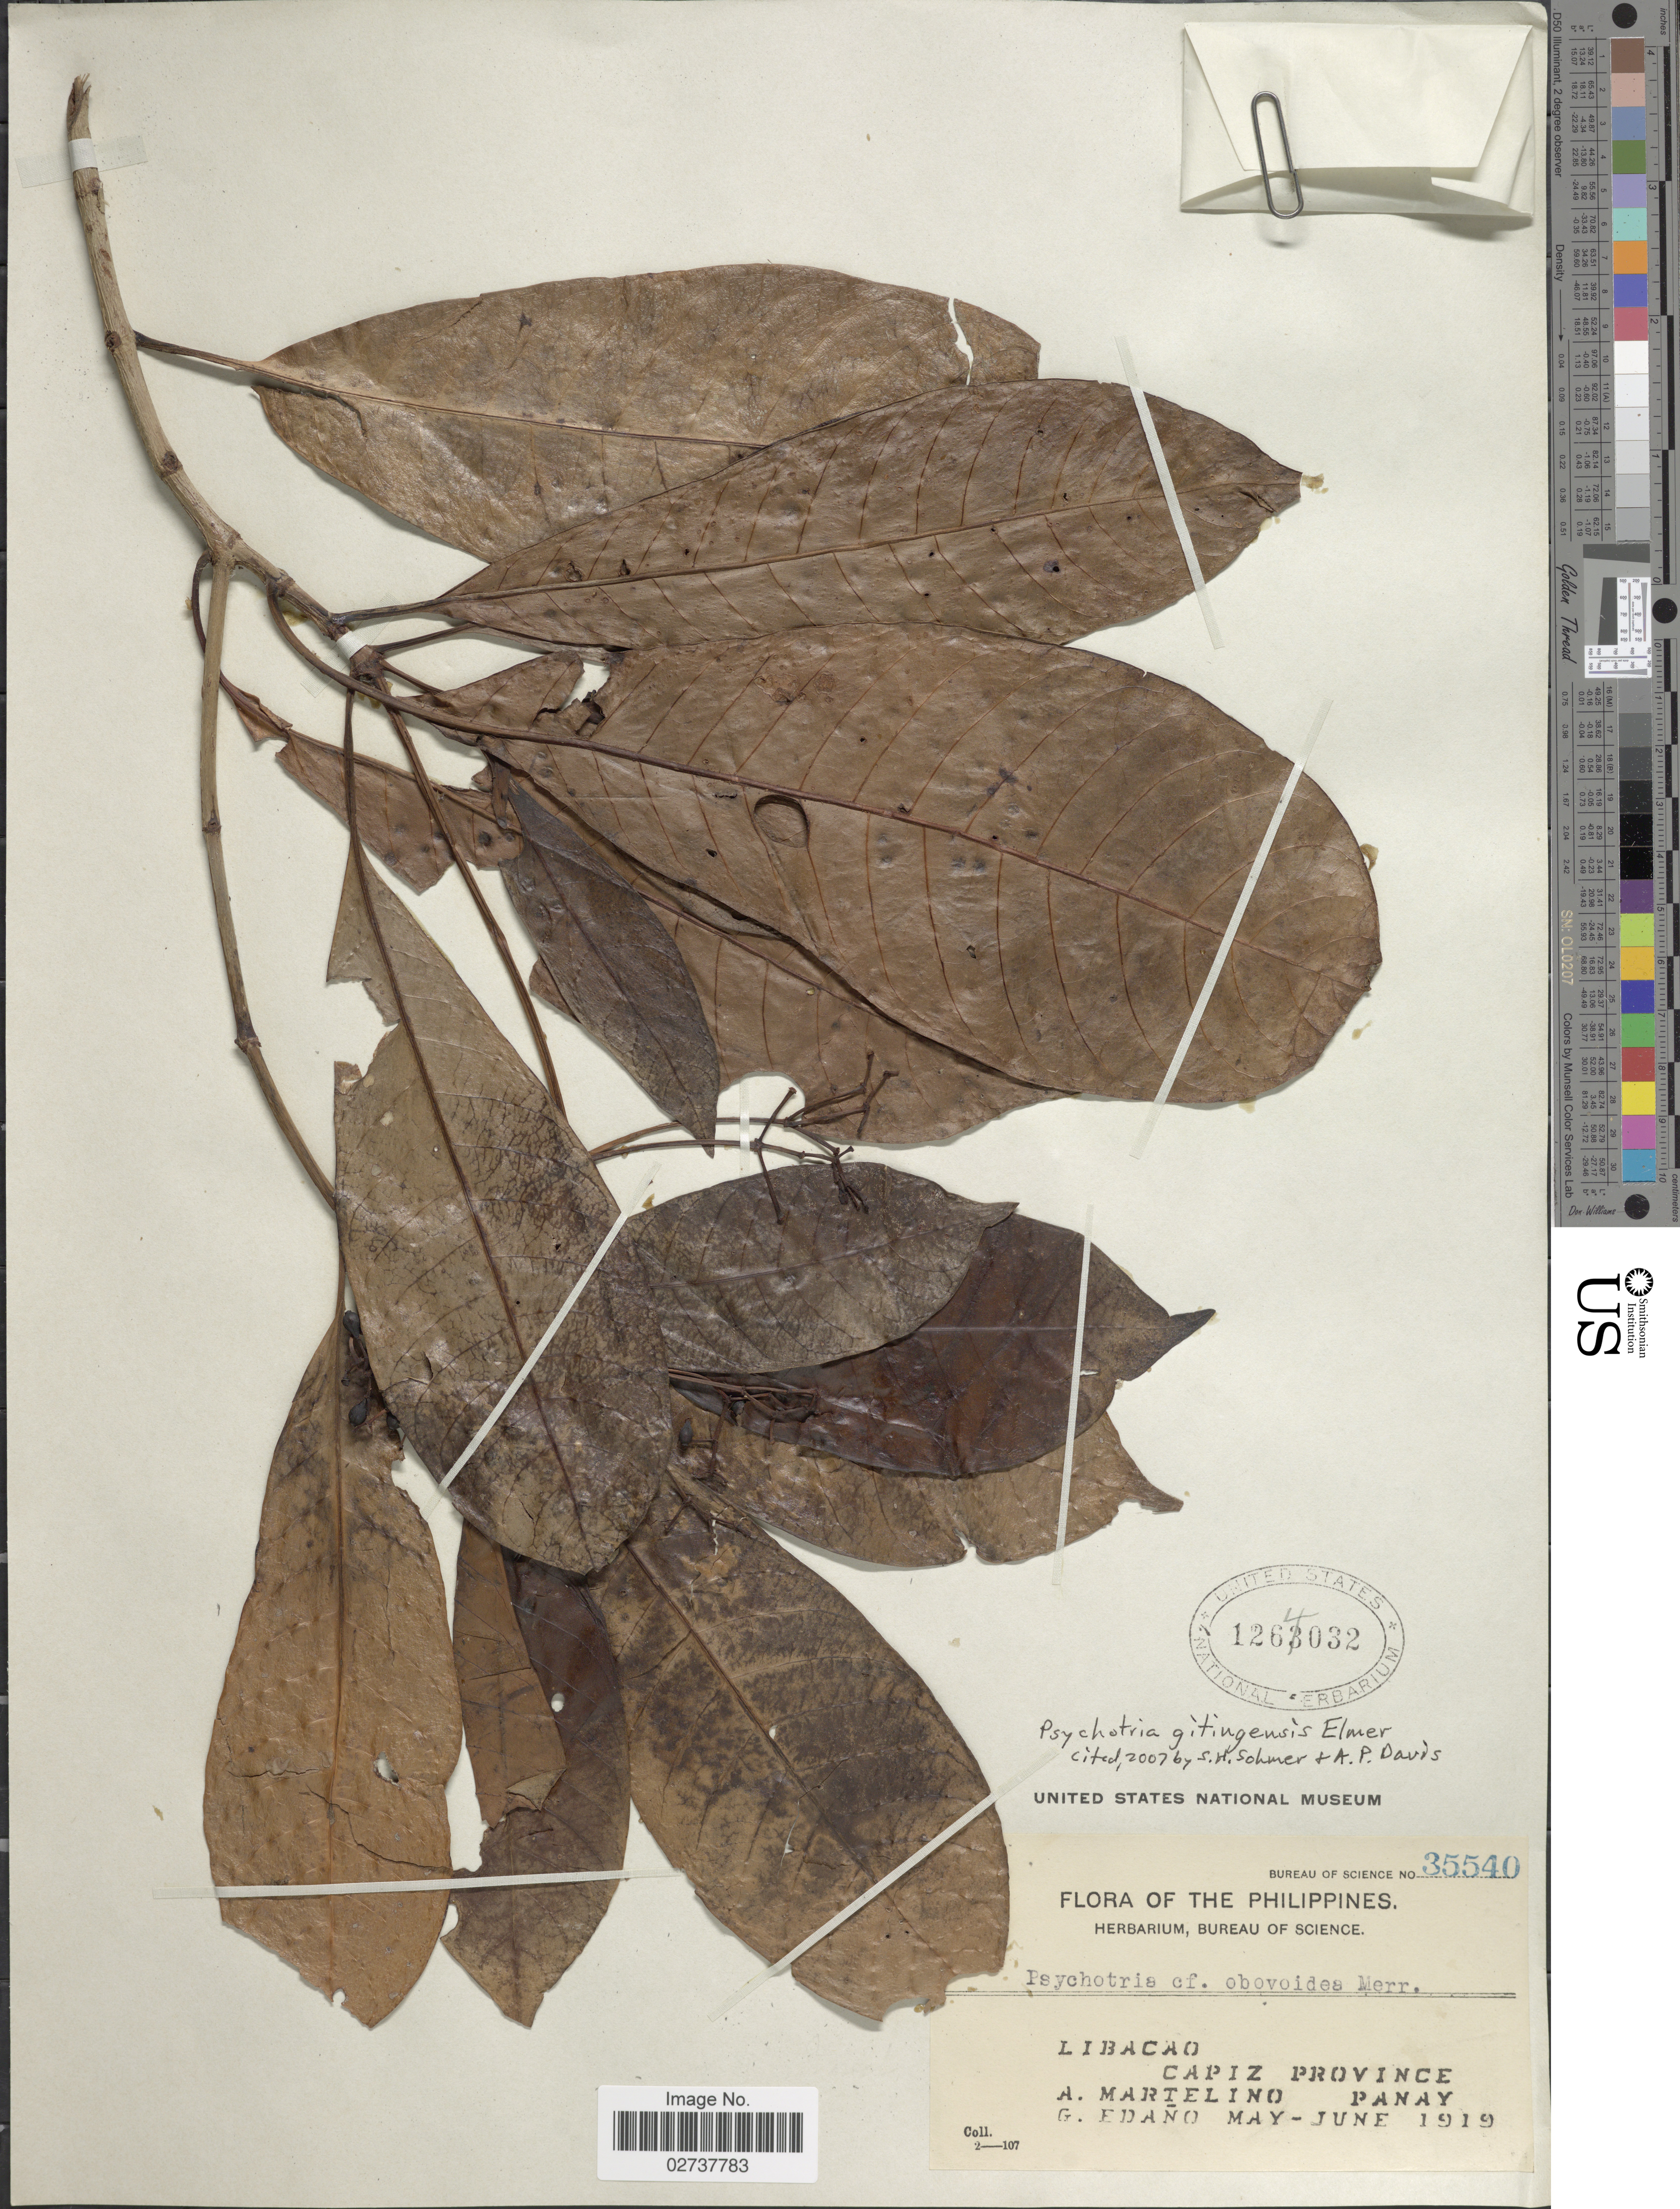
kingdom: Plantae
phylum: Tracheophyta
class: Magnoliopsida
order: Gentianales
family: Rubiaceae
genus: Psychotria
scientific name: Psychotria gitingensis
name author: Elmer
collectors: A. Martelino & G. Edaño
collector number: Bureau of Science 35540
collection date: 1919-05/1919-06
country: Philippines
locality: Libacao, Capiz Province, Panay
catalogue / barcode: US 1264032